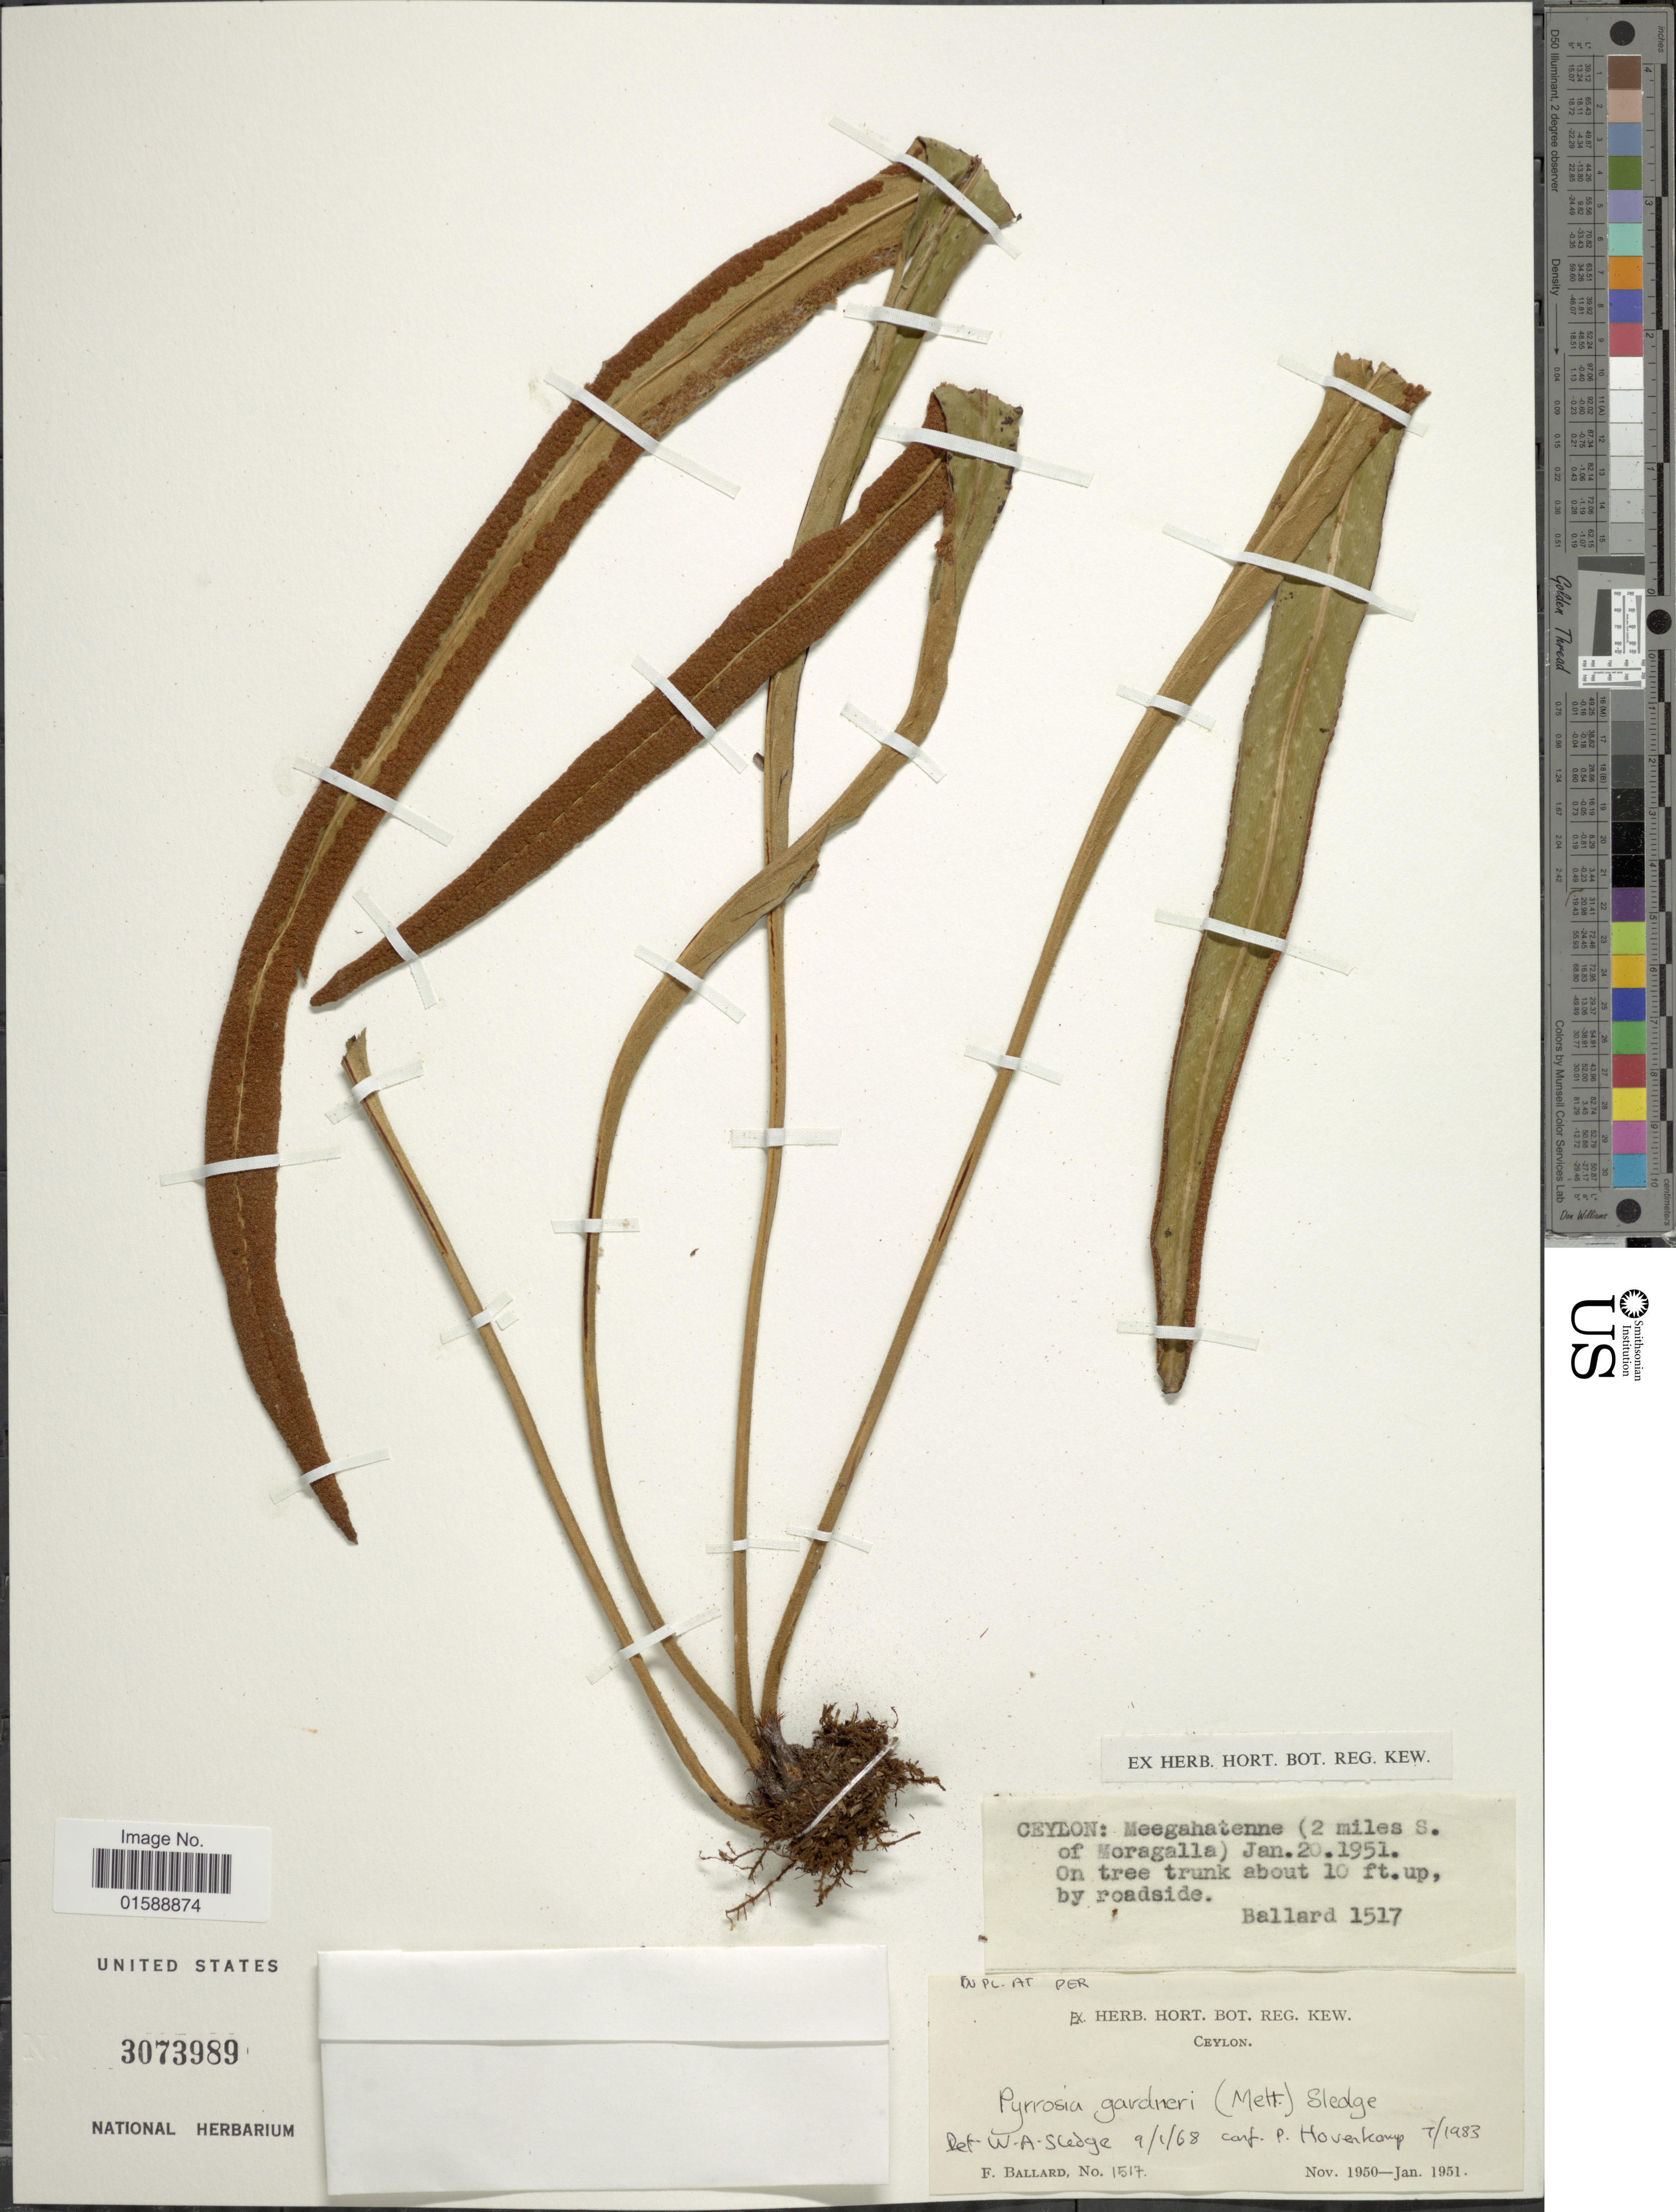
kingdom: Plantae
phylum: Tracheophyta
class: Polypodiopsida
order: Polypodiales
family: Polypodiaceae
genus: Pyrrosia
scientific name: Pyrrosia gardneri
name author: (Kunze ex Mett.) Sledge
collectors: F. Ballard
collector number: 1517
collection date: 1951-01-20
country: Sri Lanka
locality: Ceylon. Meegahatenne (2 miles S. of Moragalla)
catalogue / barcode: US 3073989